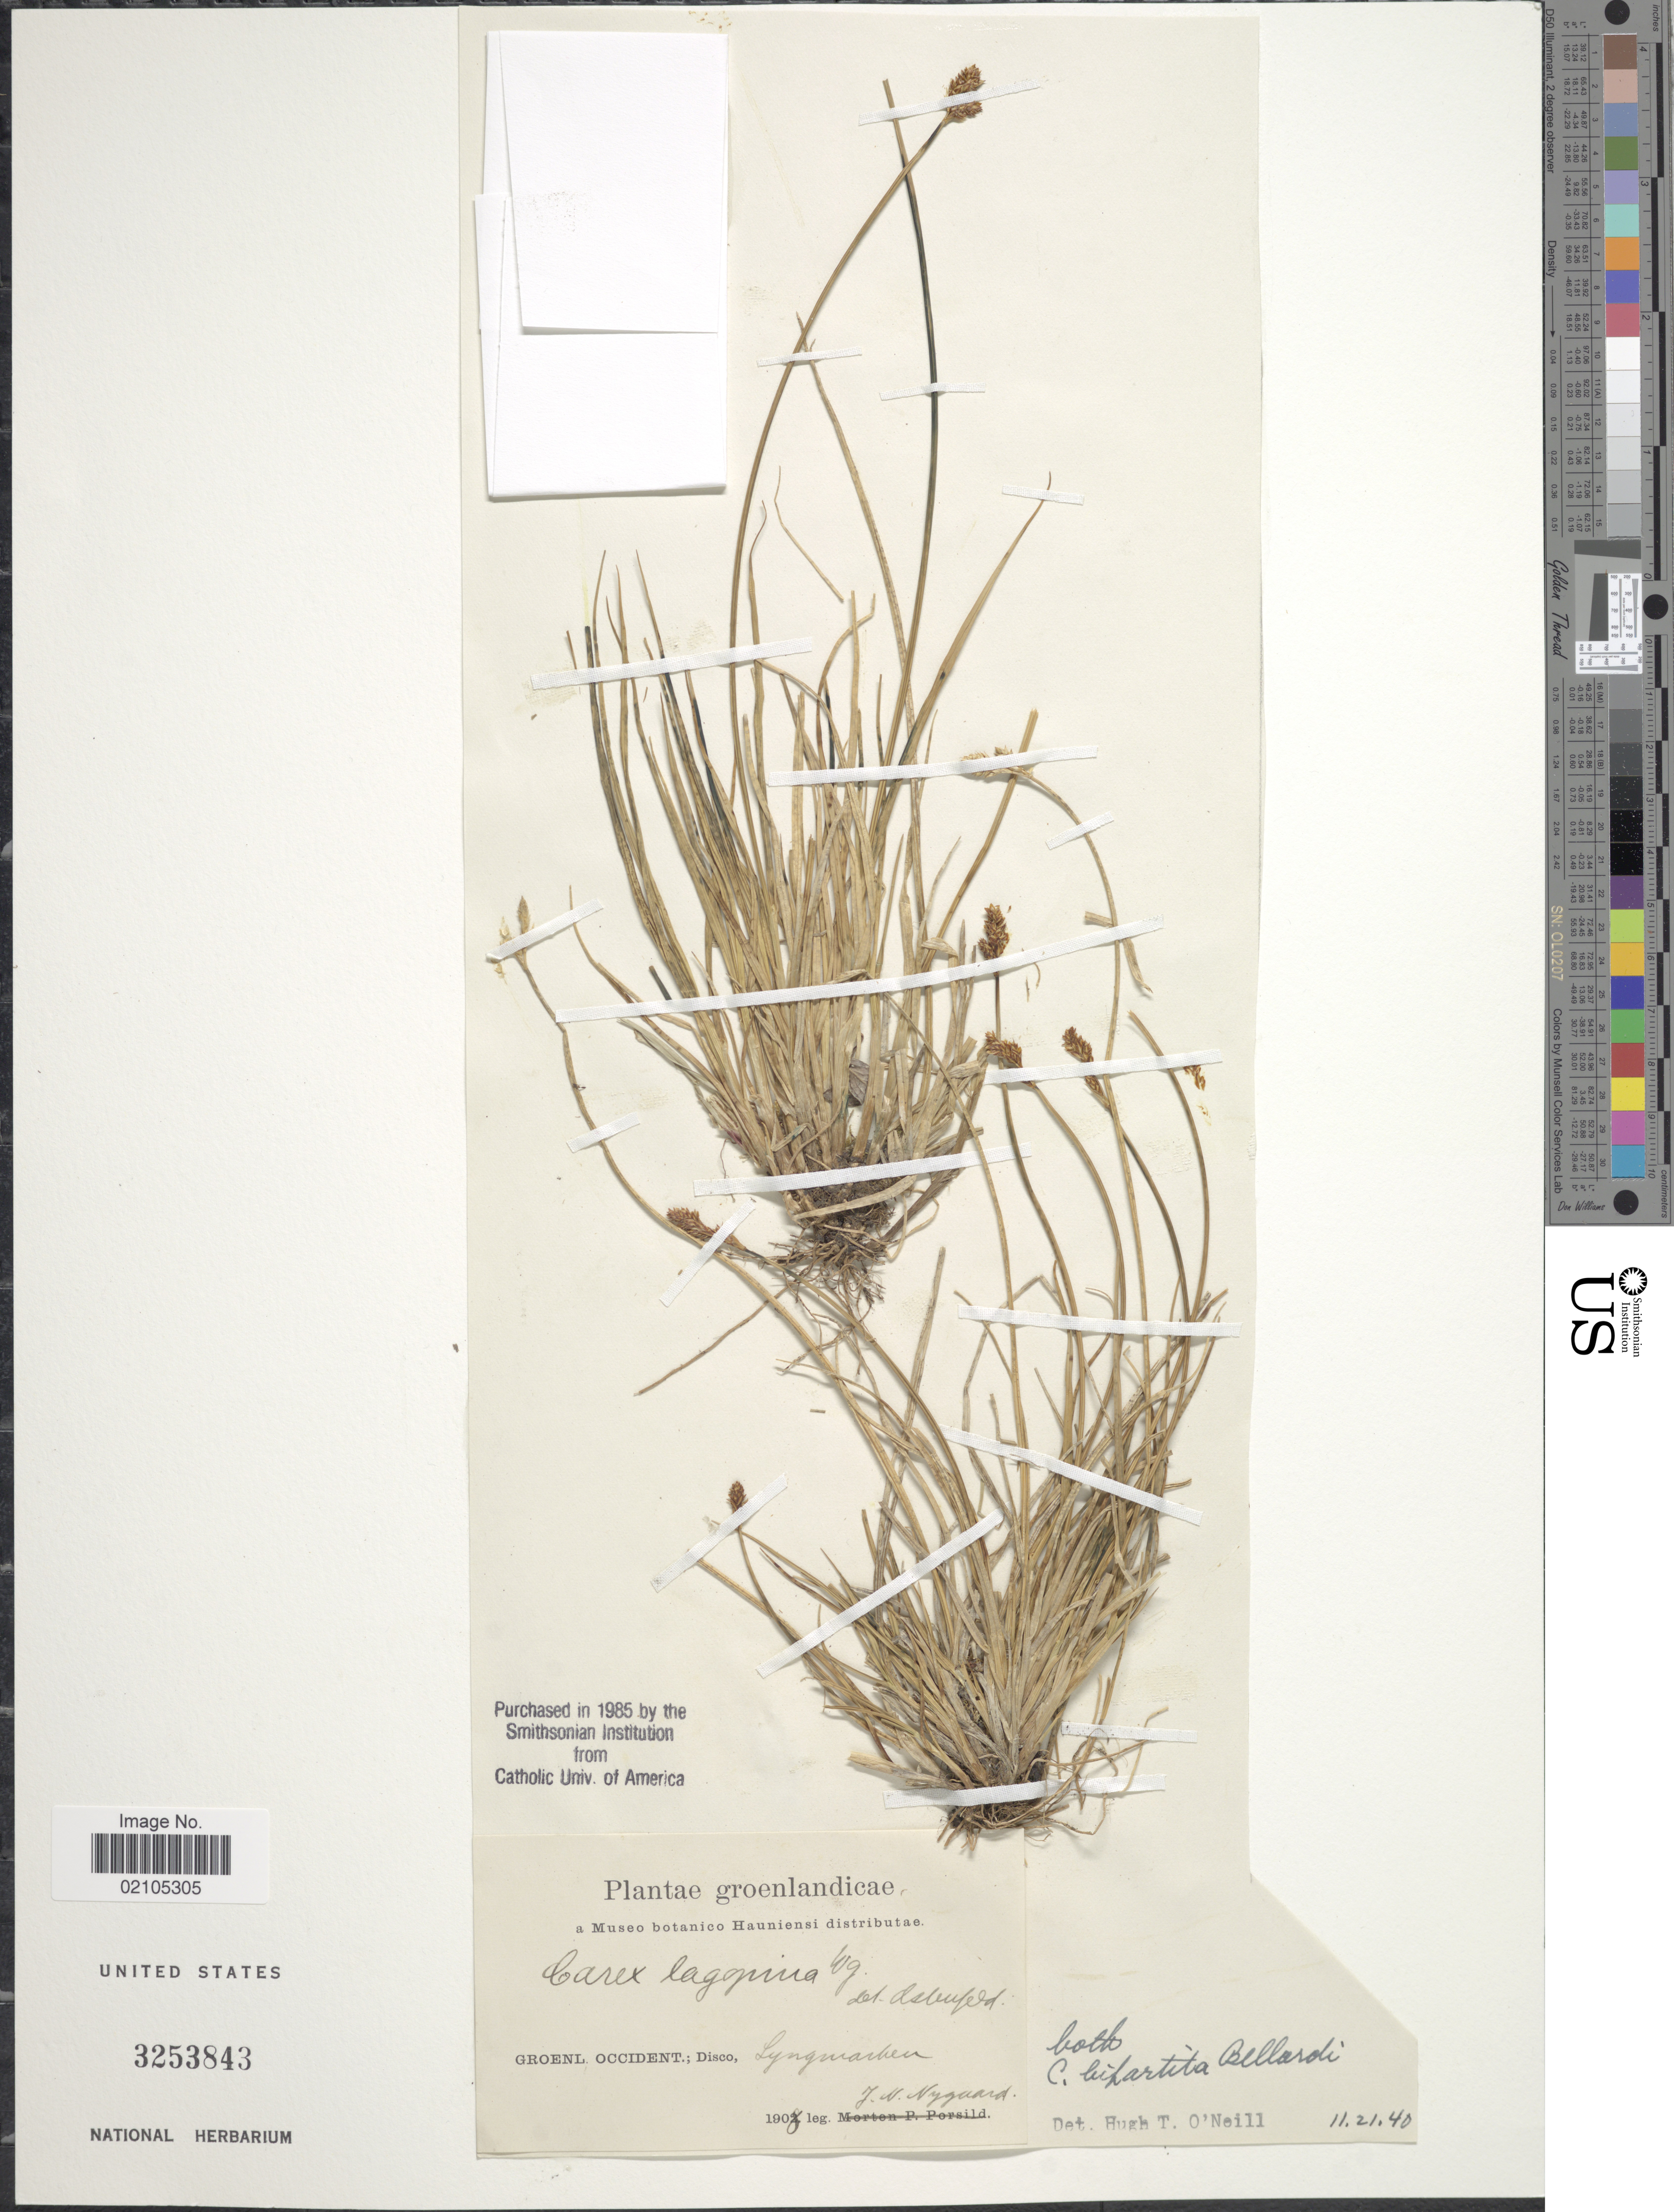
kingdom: Plantae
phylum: Tracheophyta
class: Liliopsida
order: Poales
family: Cyperaceae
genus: Carex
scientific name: Carex lachenalii subsp. lachenalii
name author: Schkuhr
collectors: J. Nygaard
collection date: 1908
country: Greenland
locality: Groenlandicae, Groenl. occident.; Disco. Lyngmarken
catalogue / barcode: US 3253843